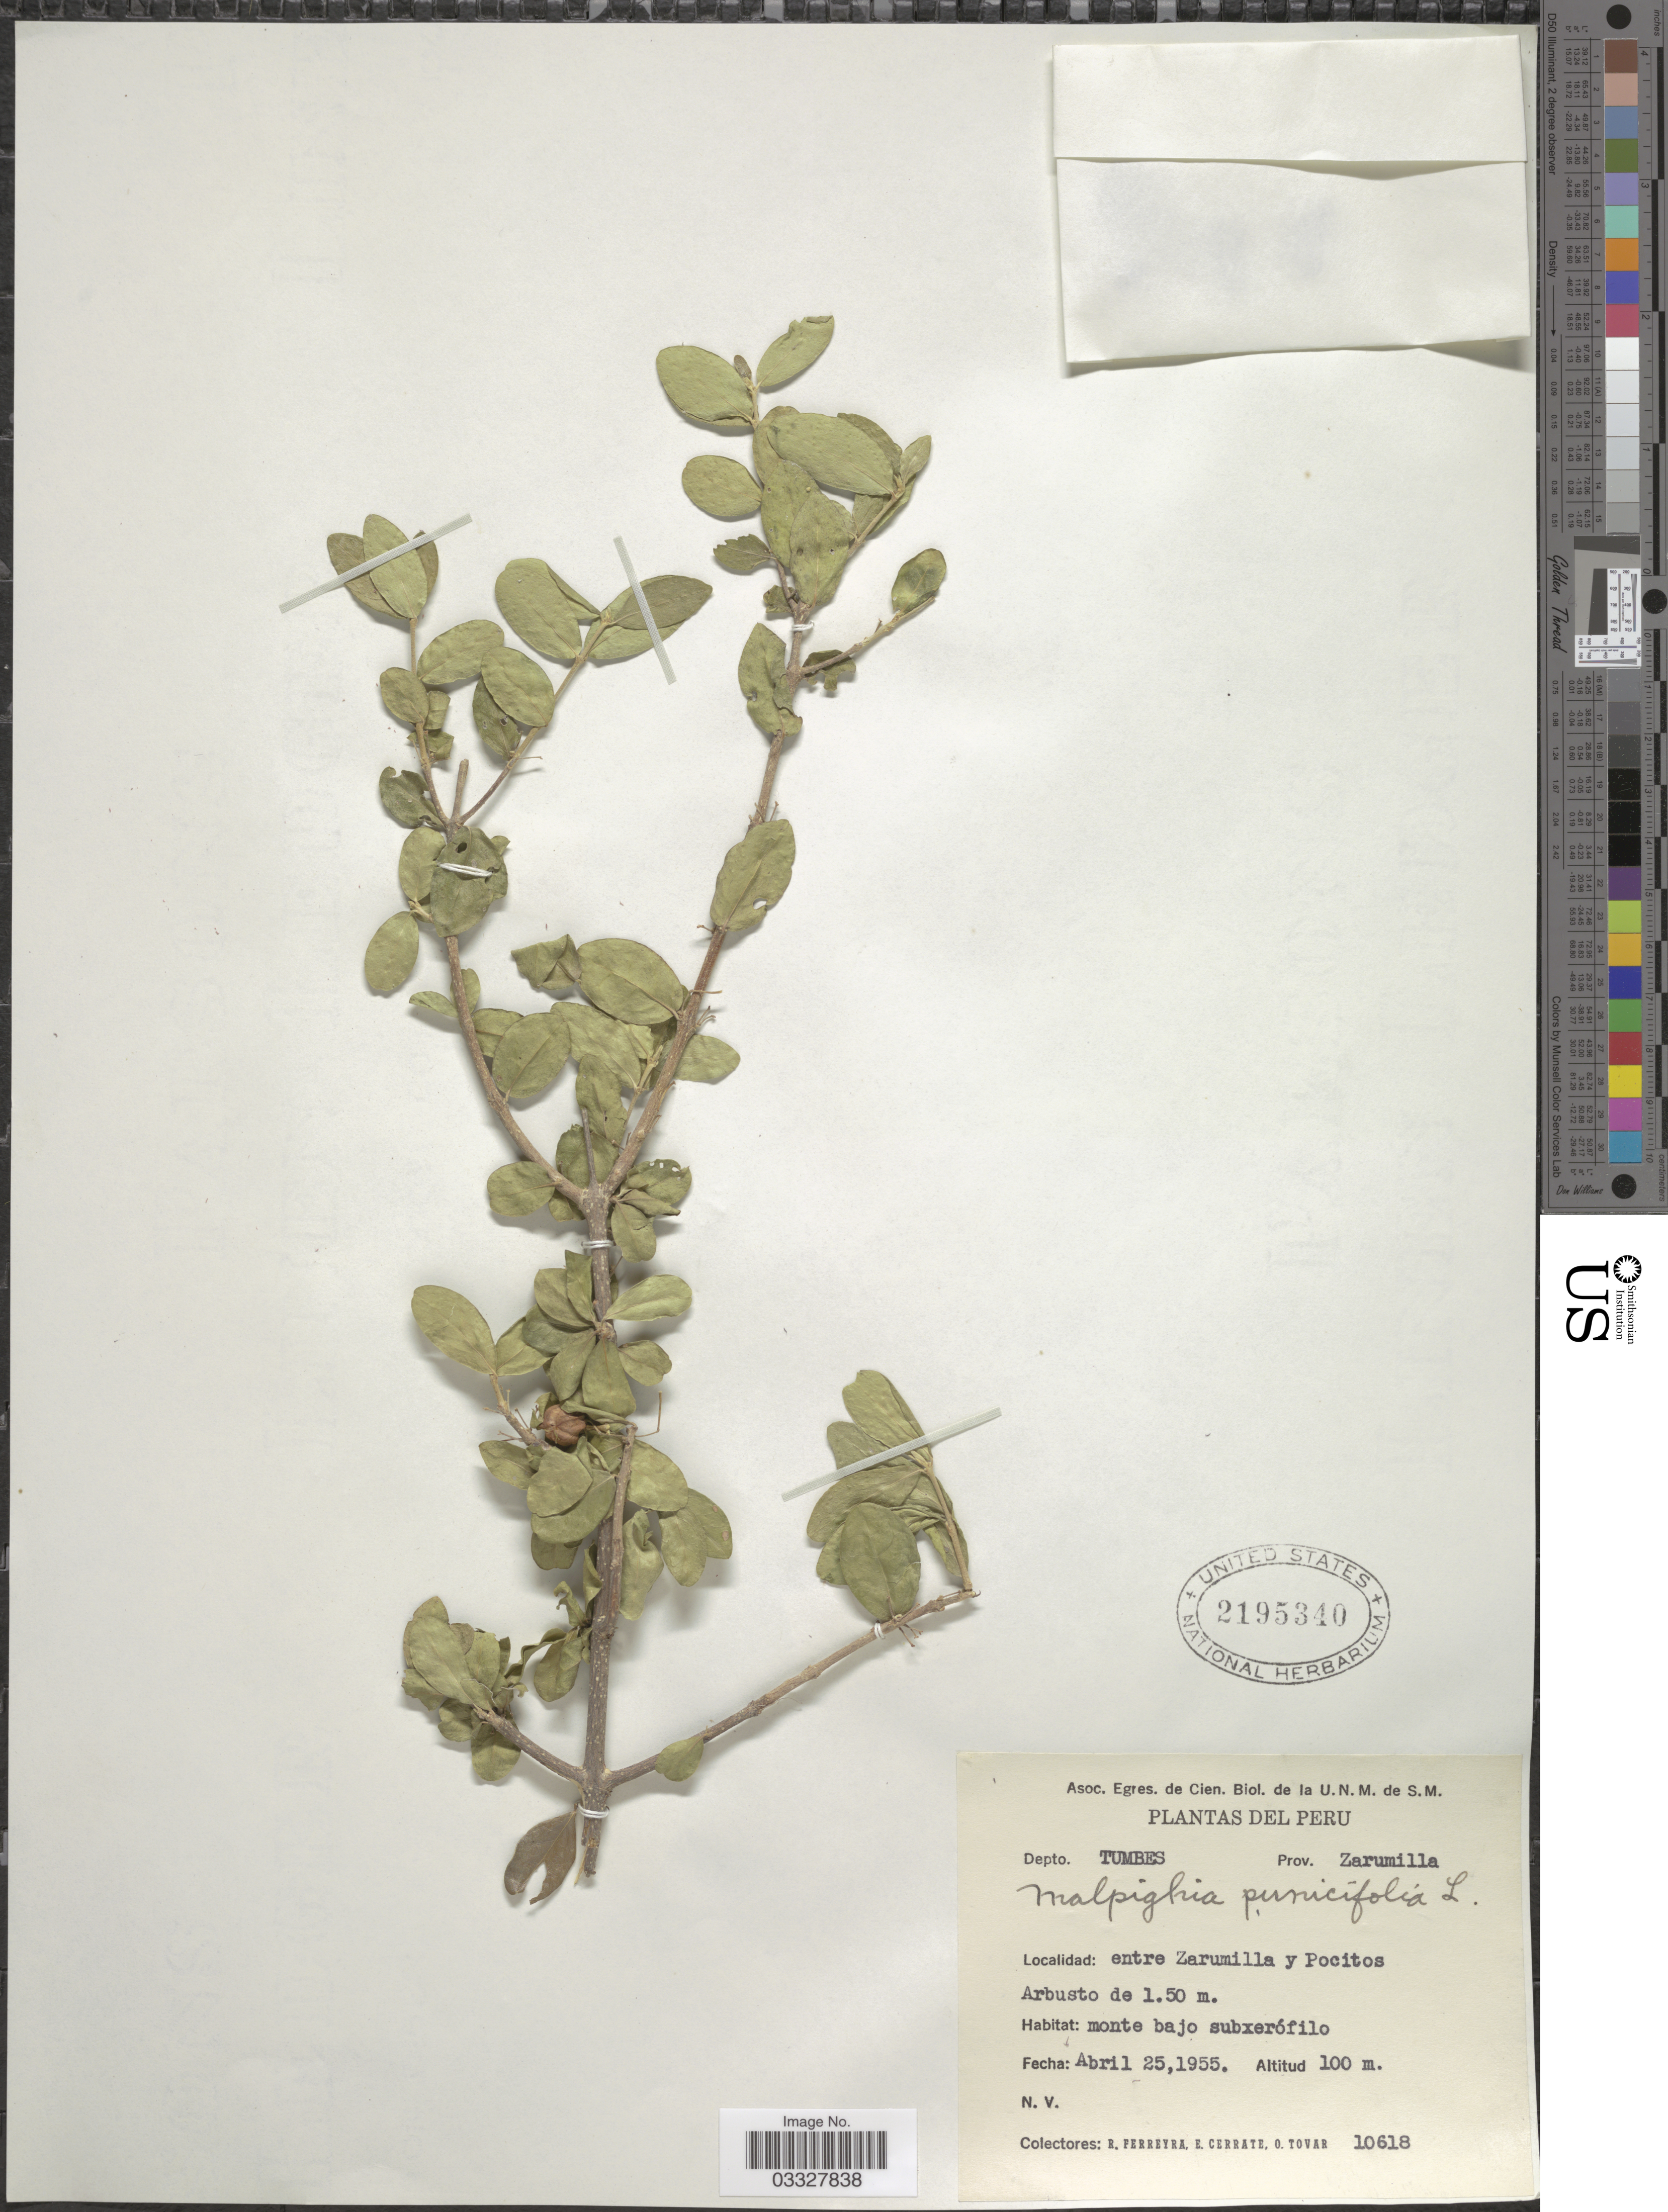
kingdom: Plantae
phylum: Tracheophyta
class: Magnoliopsida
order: Malpighiales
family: Malpighiaceae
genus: Malpighia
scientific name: Malpighia emarginata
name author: DC.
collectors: R. A. Ferreyra, E. Cerrate & Ó. Tovar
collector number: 10618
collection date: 1955-04-25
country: Peru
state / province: Tumbes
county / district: Zarumilla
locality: Depto. Tumbes, Prov. Zarumilla, entre Zarumilla y Pocitos.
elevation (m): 100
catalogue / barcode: US 2195340